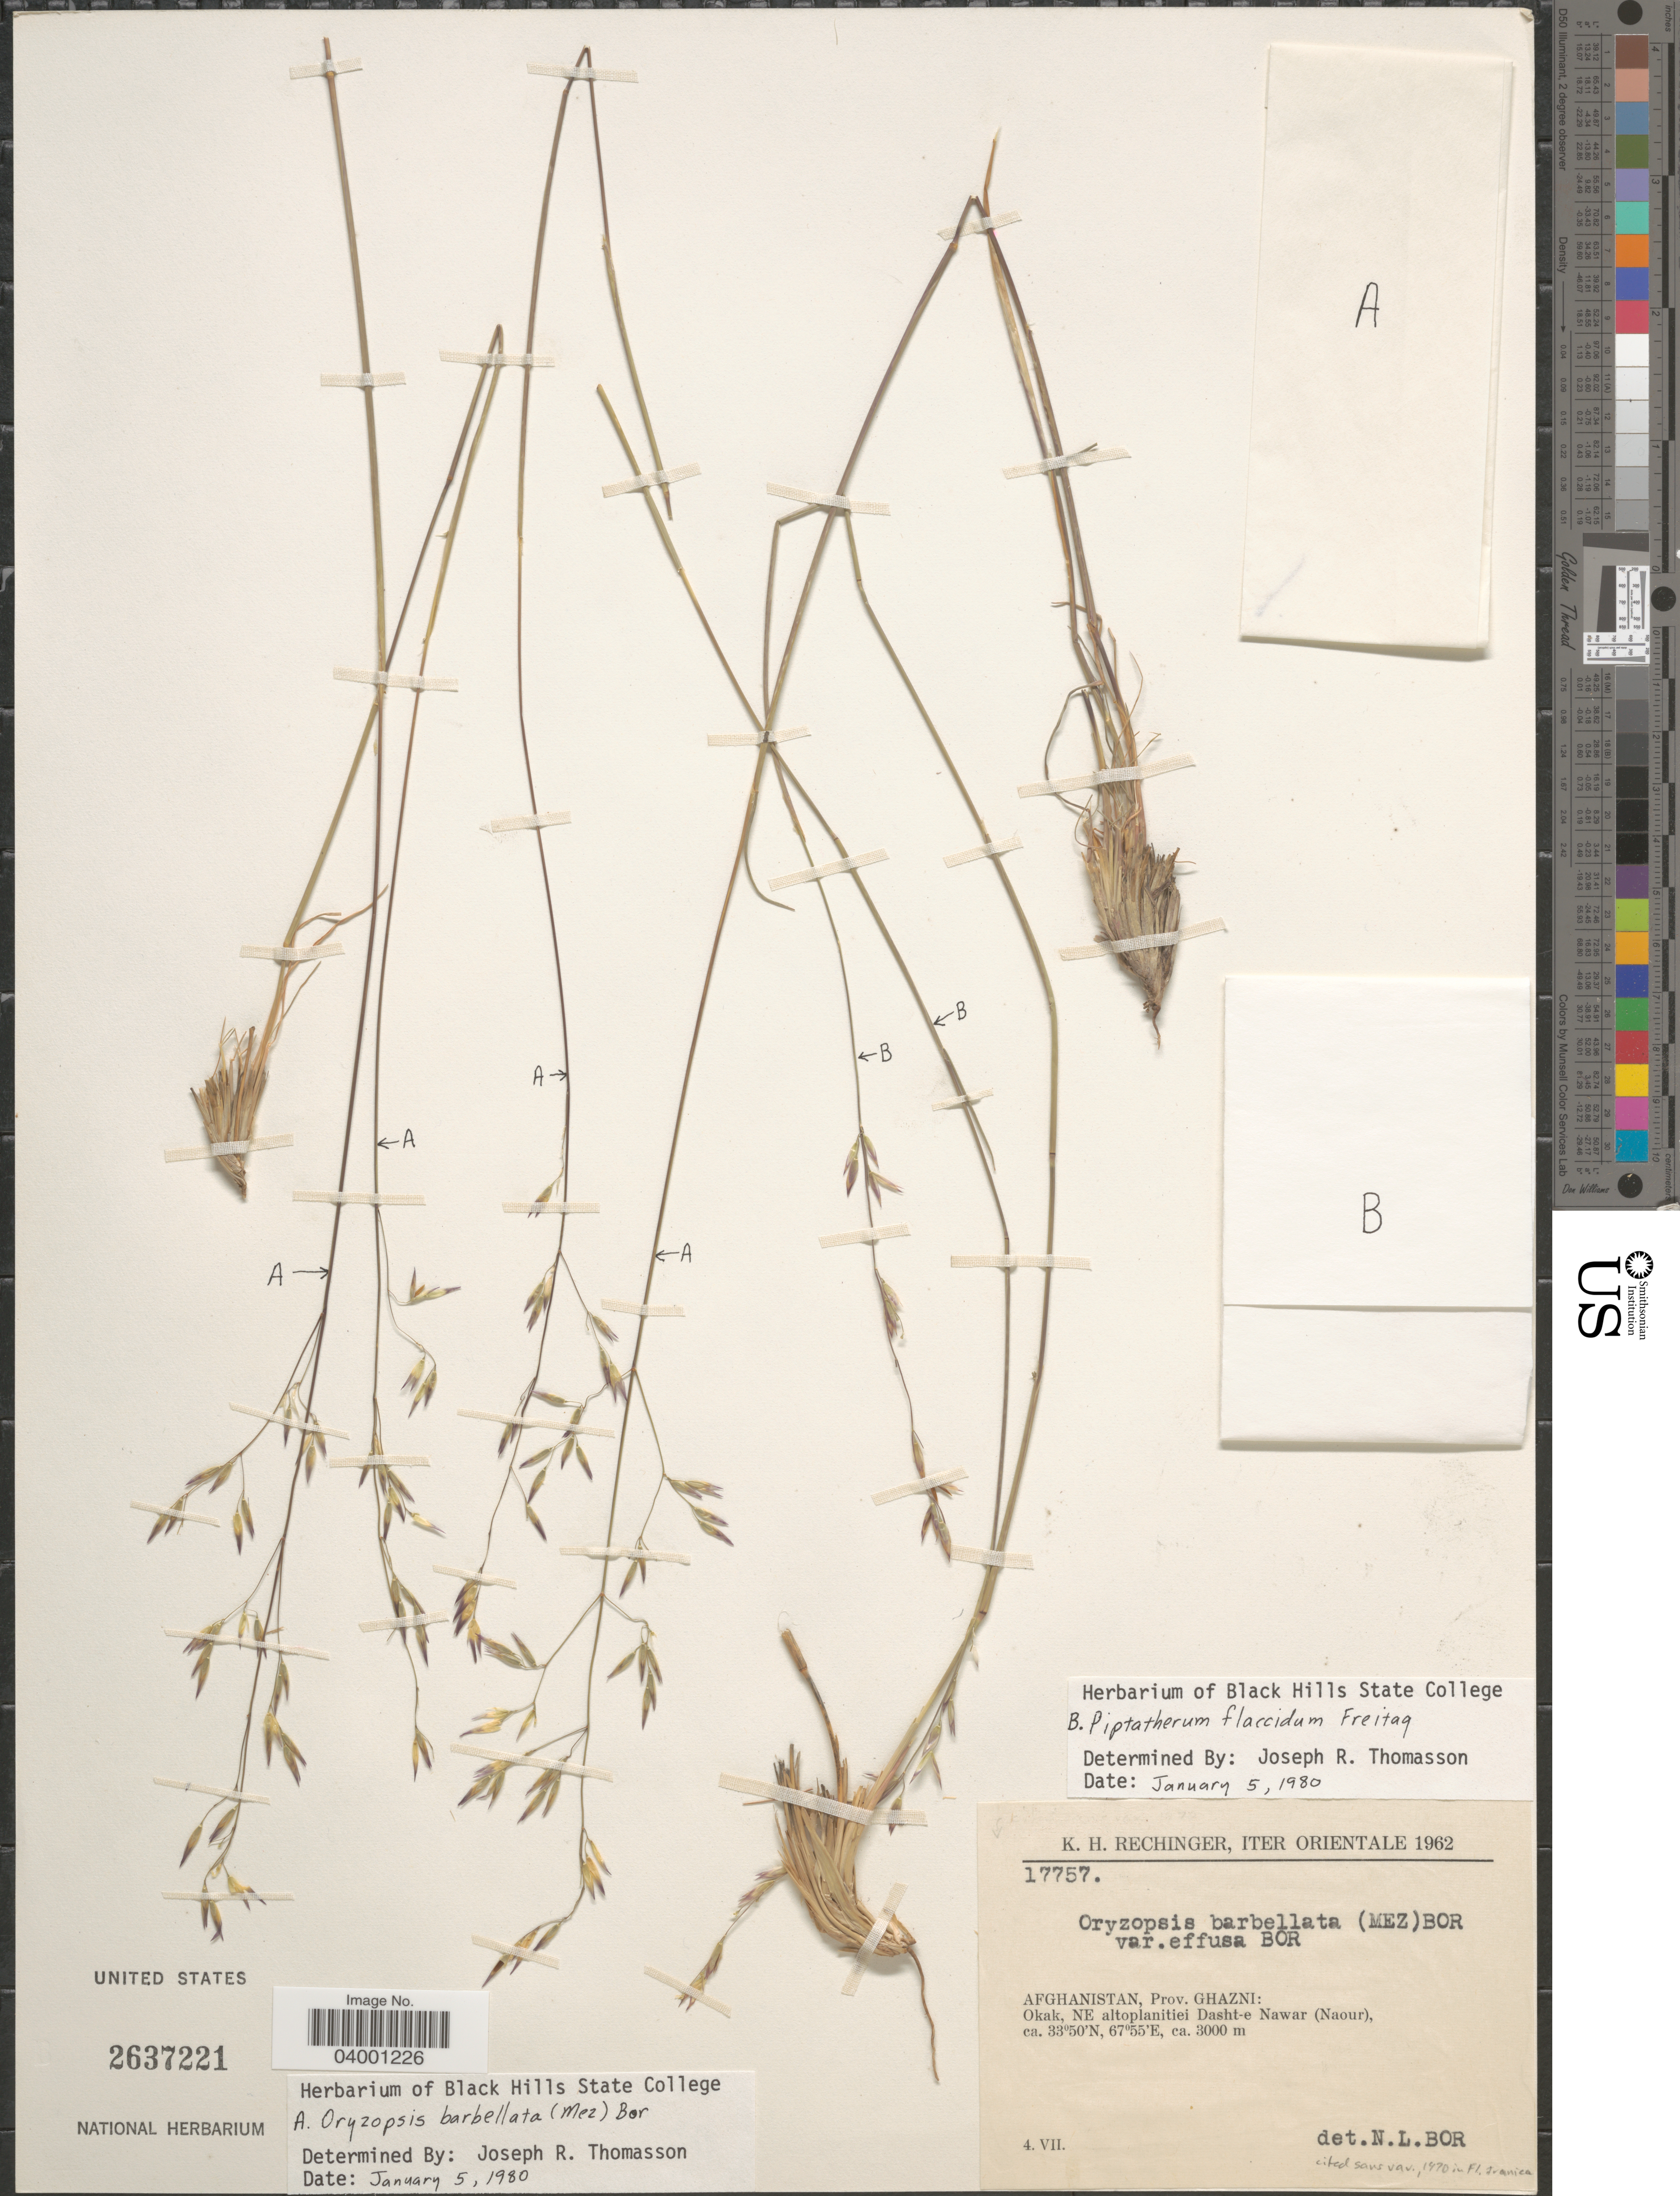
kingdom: Plantae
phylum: Tracheophyta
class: Liliopsida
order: Poales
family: Poaceae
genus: Piptatherum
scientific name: Piptatherum barbellatum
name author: Mez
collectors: K. H. Rechinger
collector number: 17757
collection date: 1962-07-04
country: Afghanistan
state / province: Ghazni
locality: Iter Orientale. Okak, NE altoplanitiei Dasht-e Nawar (Naour).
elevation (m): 3000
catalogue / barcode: US 2637221